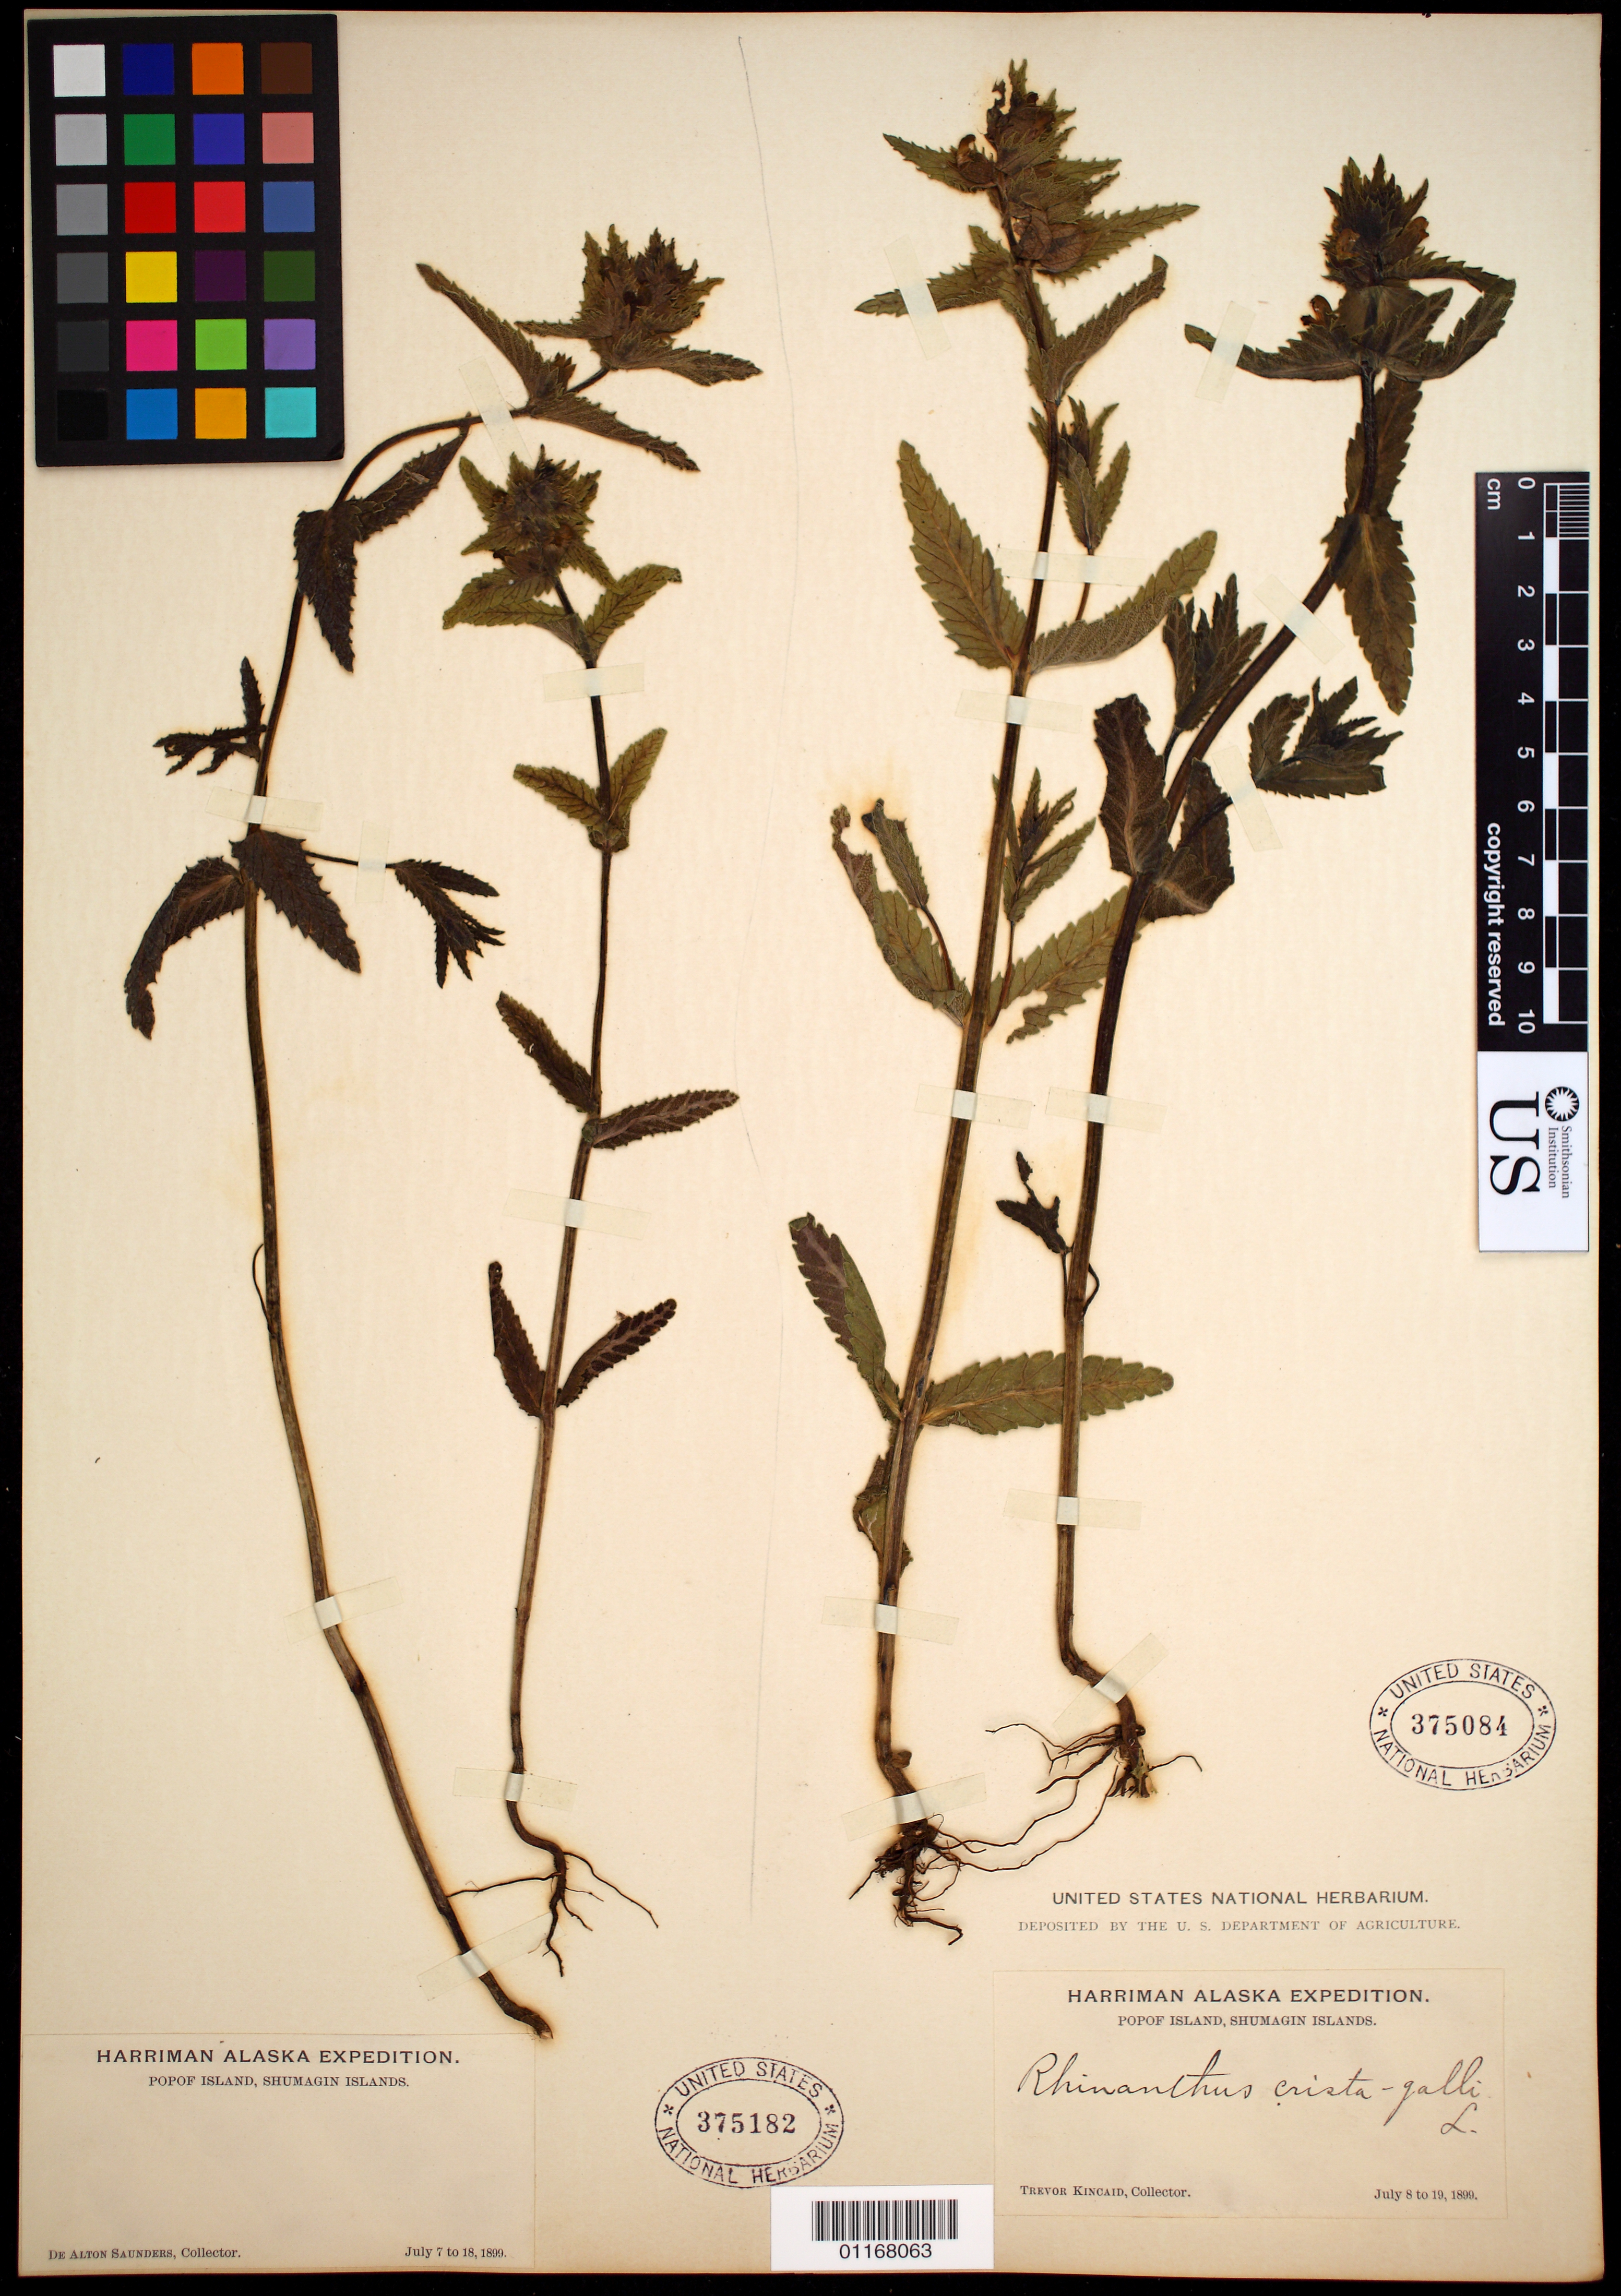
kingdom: Plantae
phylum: Tracheophyta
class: Magnoliopsida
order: Lamiales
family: Orobanchaceae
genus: Rhinanthus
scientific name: Rhinanthus crista-galli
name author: L.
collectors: D. Saunders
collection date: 1899-07-07/1899-07-18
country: United States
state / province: Alaska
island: Popof Island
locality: Shumagin Islands, Popof Island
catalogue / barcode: US 375182